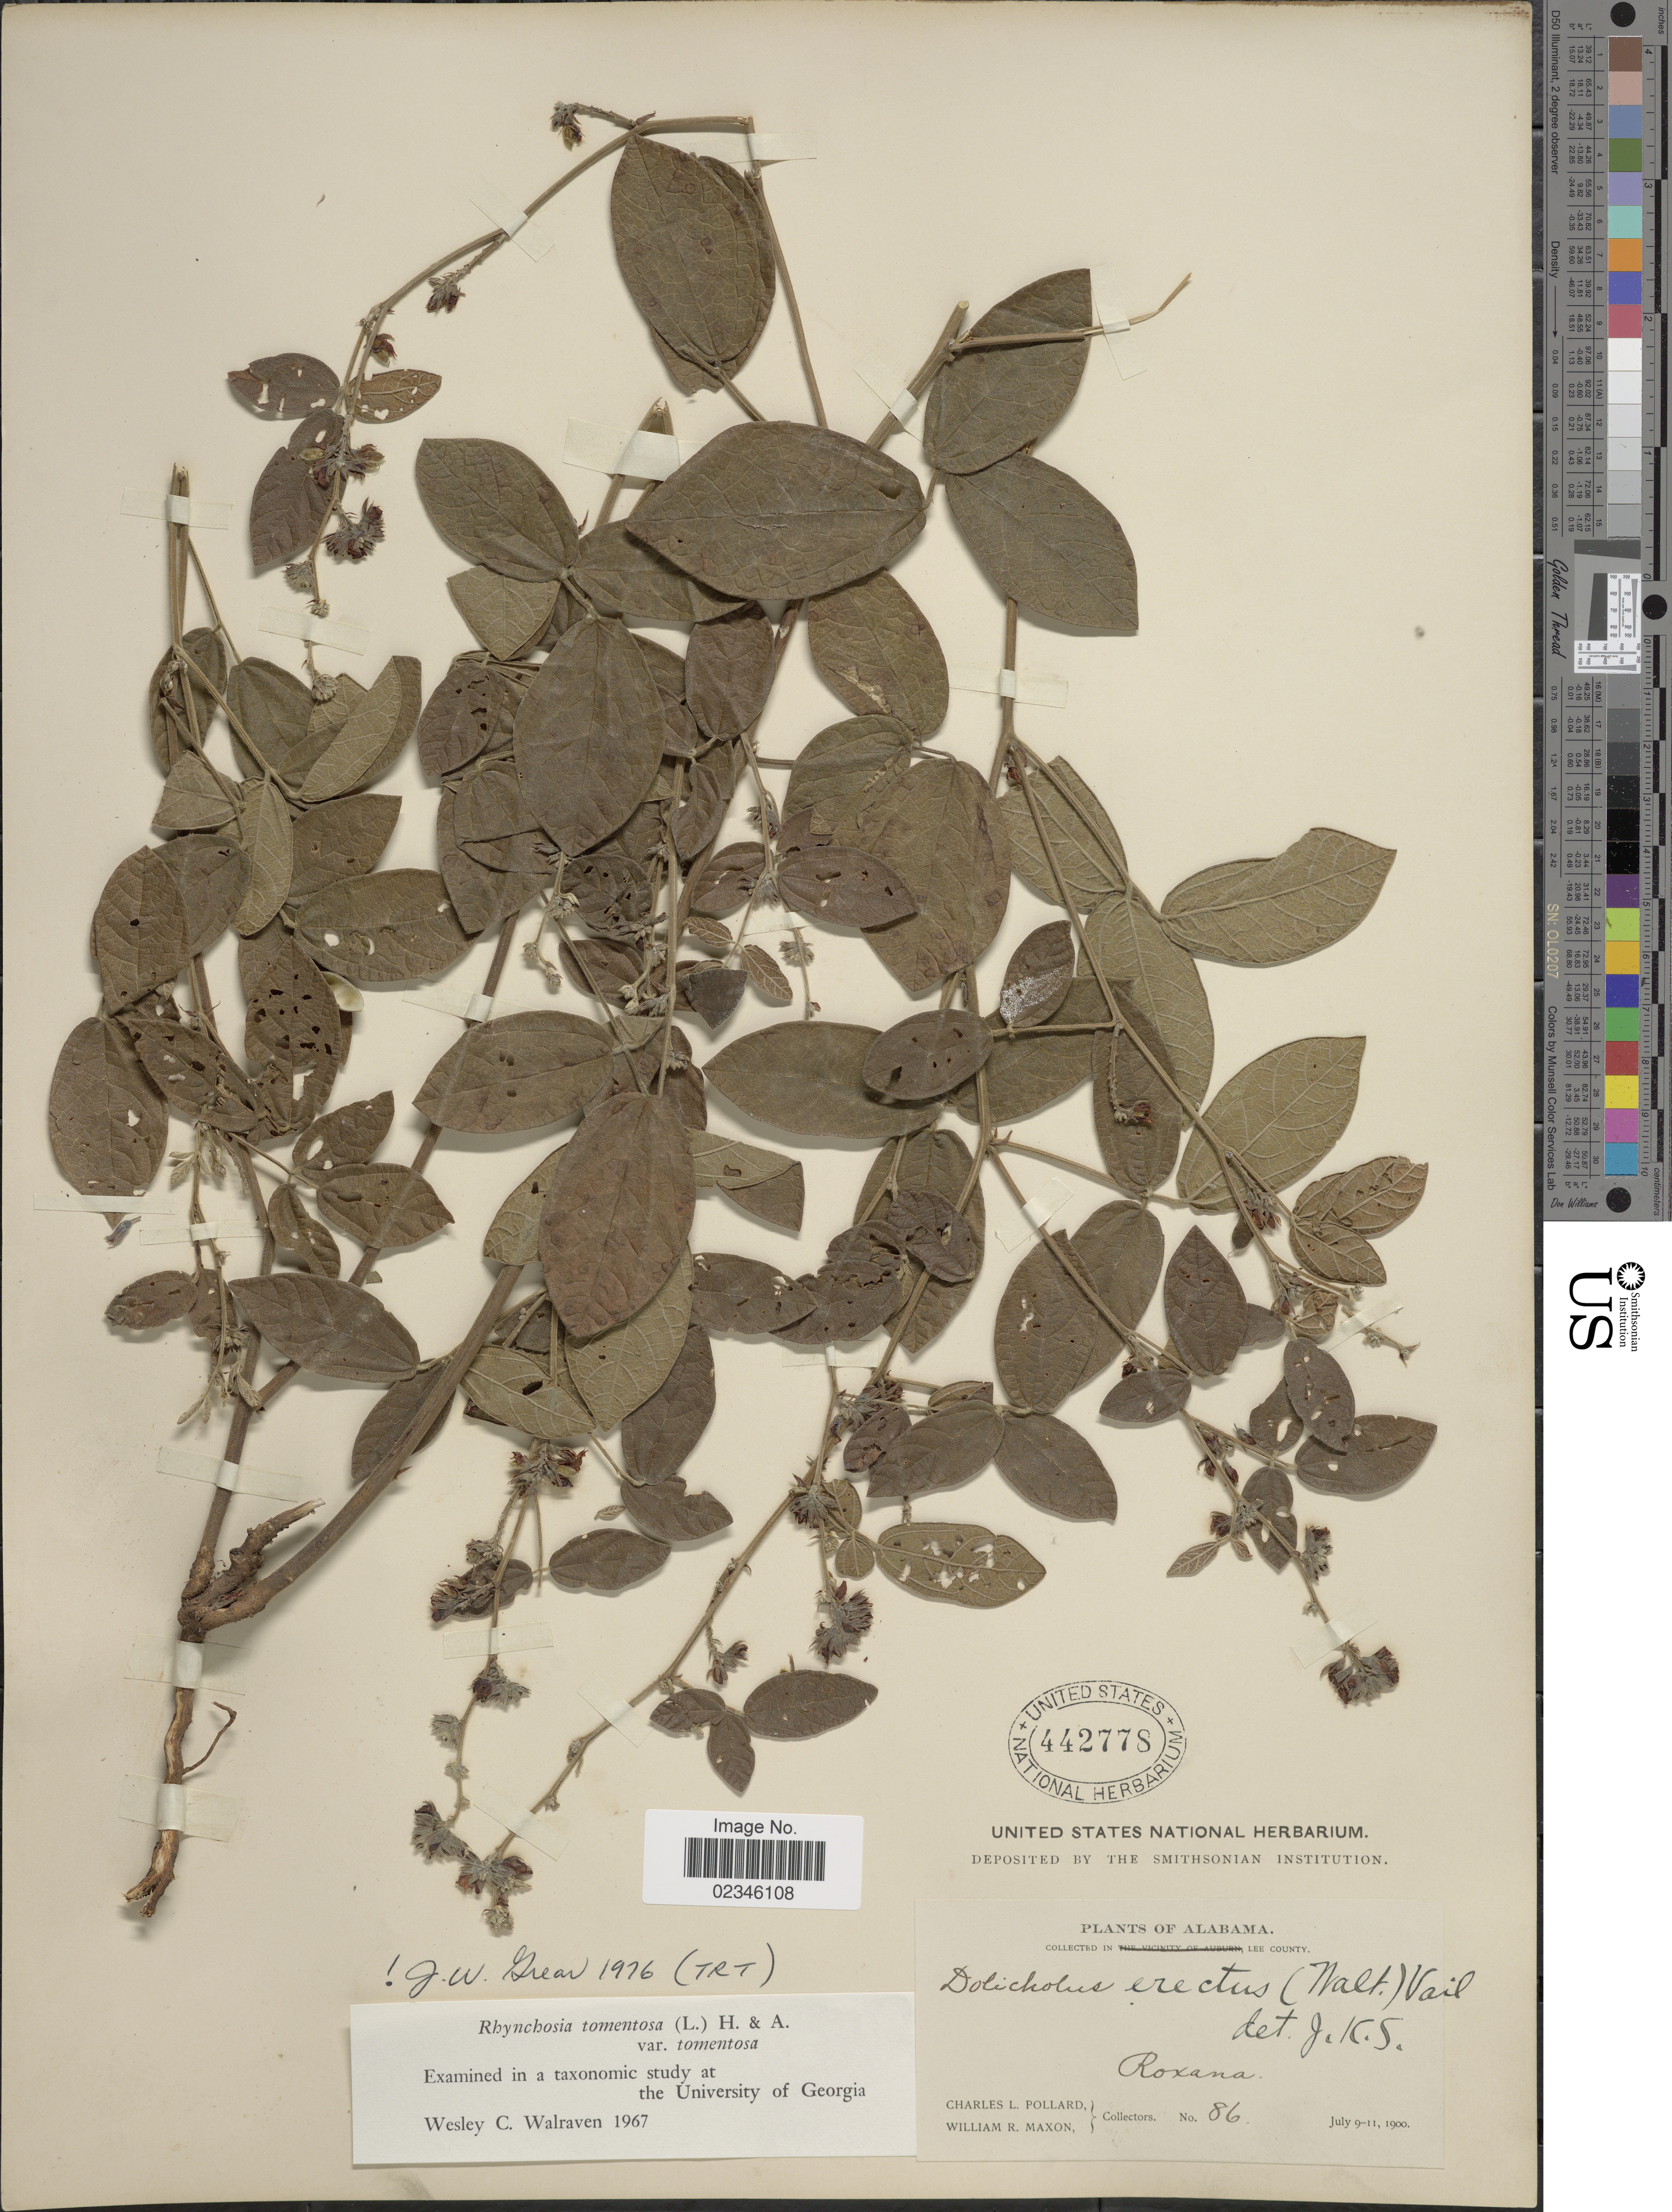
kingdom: Plantae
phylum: Tracheophyta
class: Magnoliopsida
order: Fabales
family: Fabaceae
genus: Rhynchosia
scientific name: Rhynchosia tomentosa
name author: (L.) Hook. & Arn.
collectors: C. L. Pollard & W. R. Maxon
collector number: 86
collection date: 1900-07-09/1900-07-11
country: United States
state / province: Alabama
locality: Lee County. Roxana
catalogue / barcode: US 442778